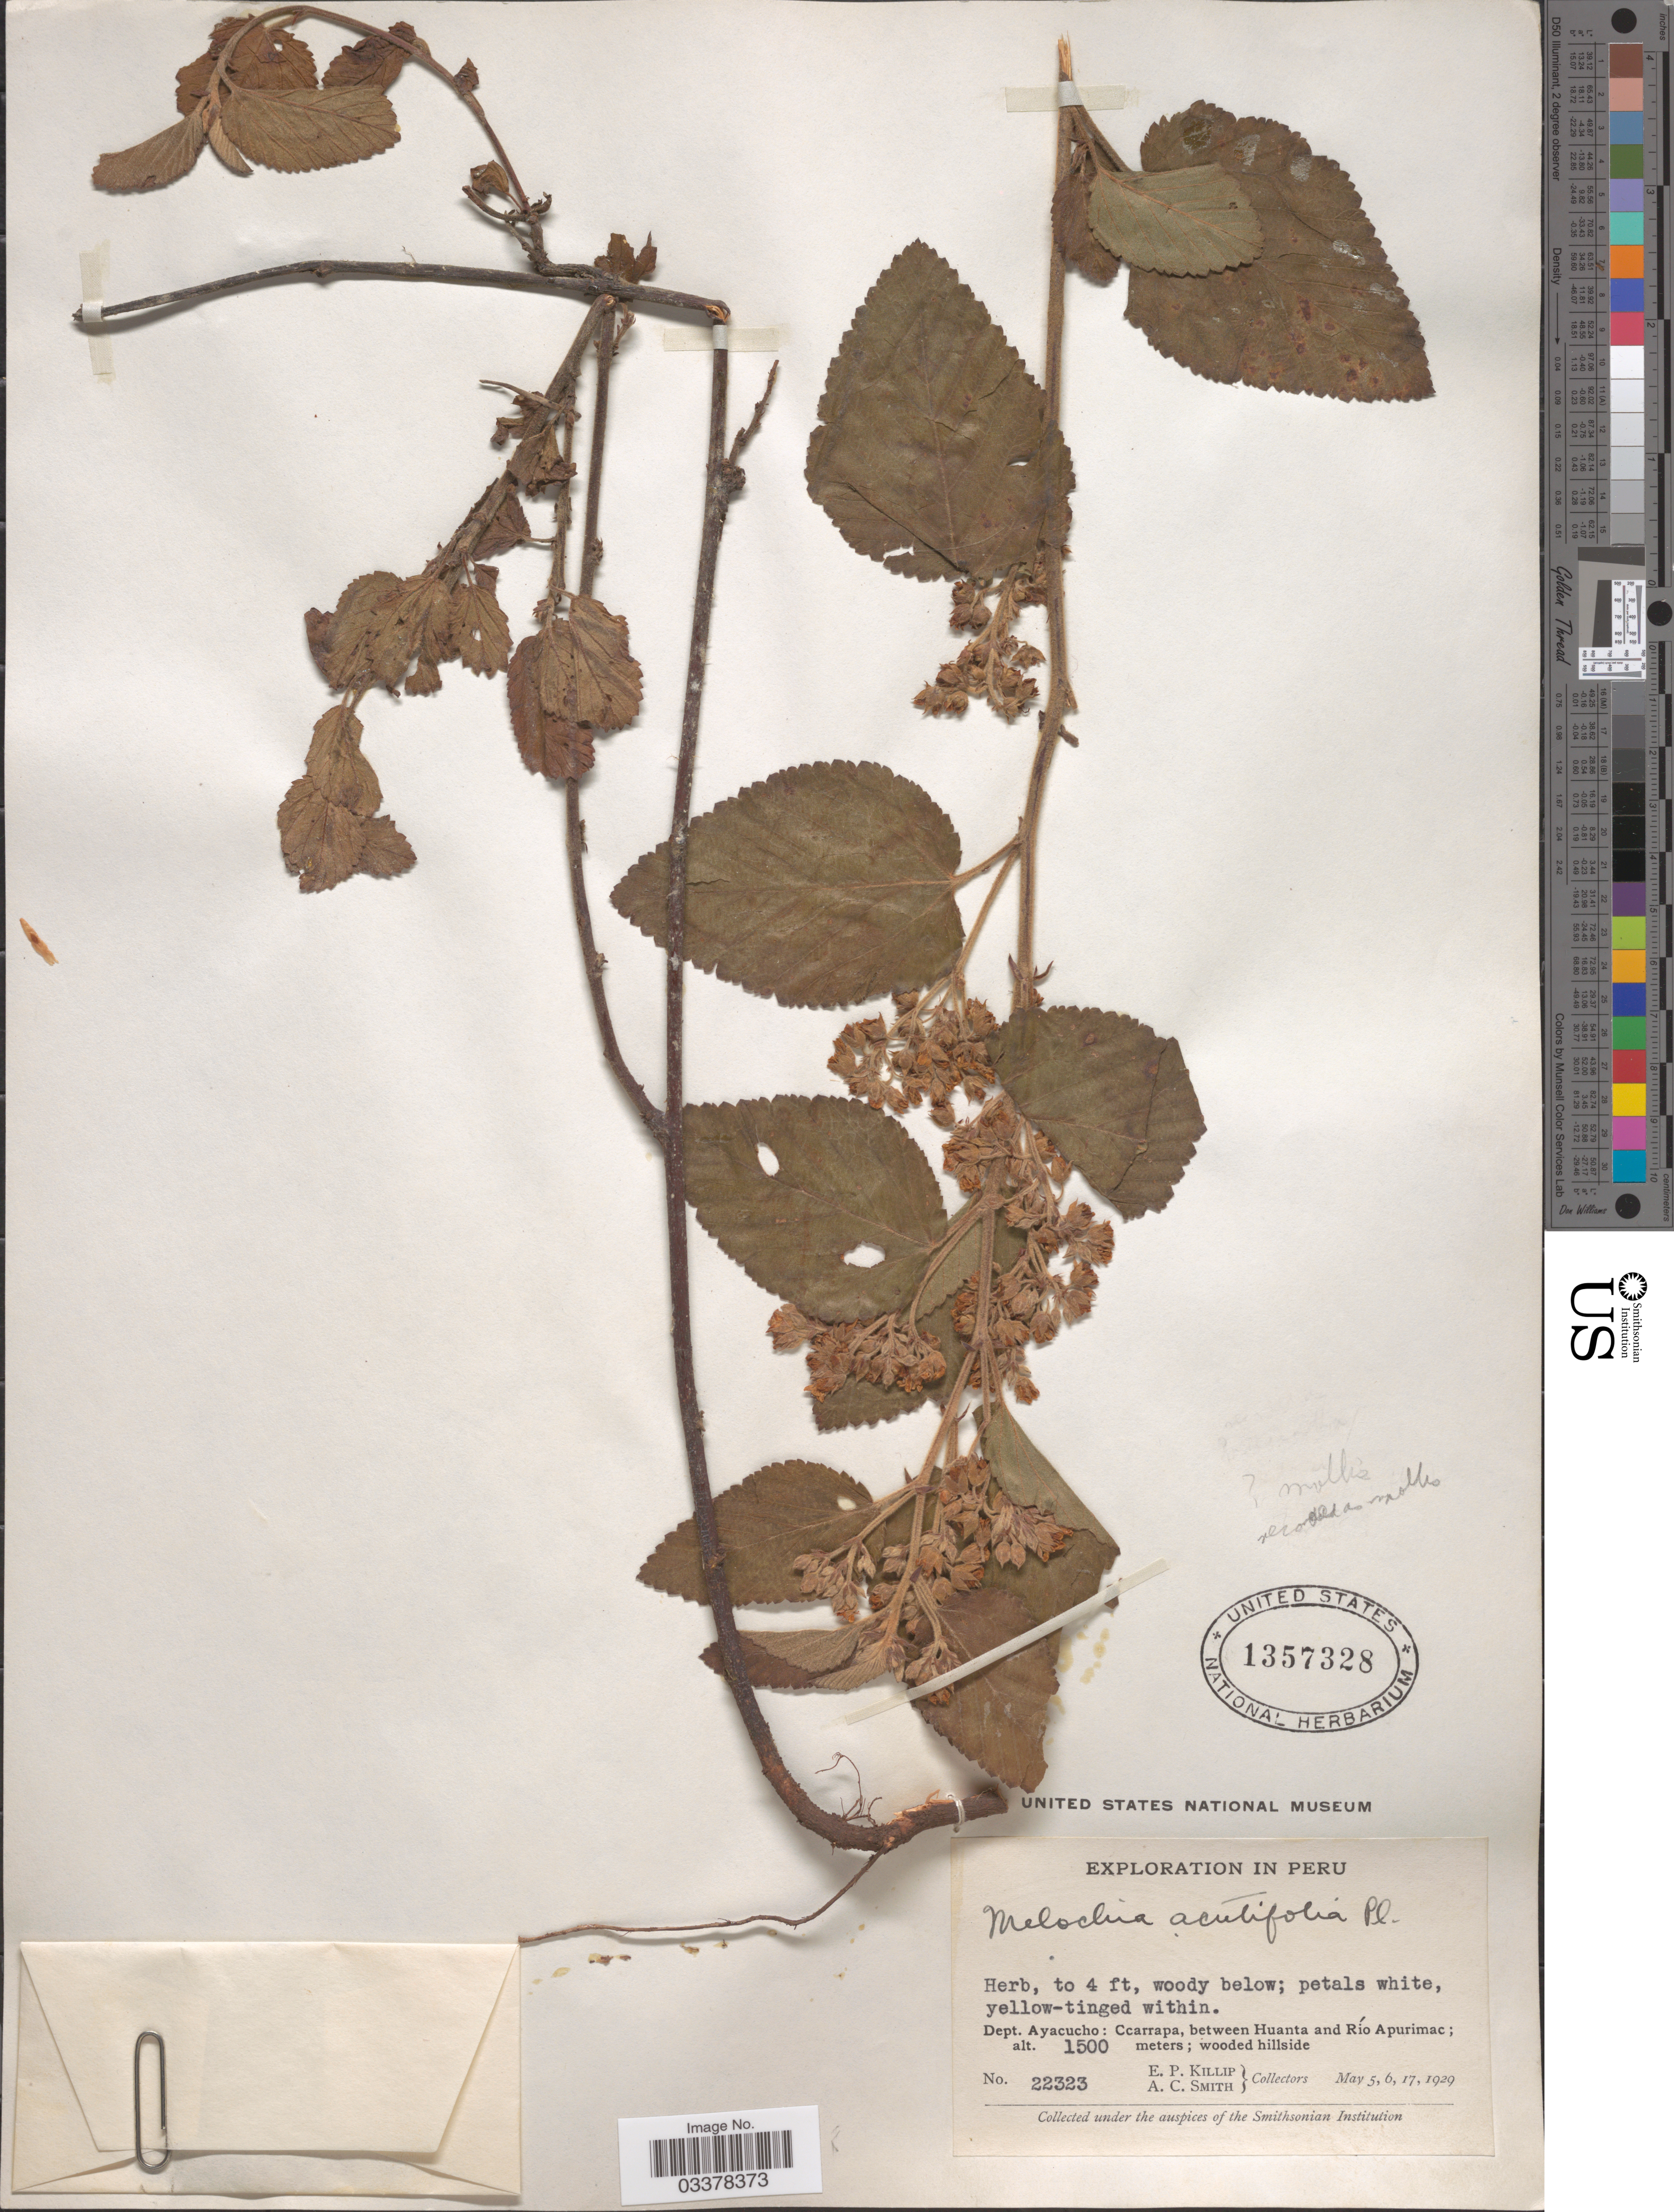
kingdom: Plantae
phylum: Tracheophyta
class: Magnoliopsida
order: Malvales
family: Malvaceae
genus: Melochia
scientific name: Melochia mollis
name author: (Kunth) Triana & Planch.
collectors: E. P. Killip & A. C. Smith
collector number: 22323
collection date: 1929-05-05/1929-05-17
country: Peru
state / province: Ayacucho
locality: Dept. Ayacucho: Ccarrapa, between Huanta and Río Apurimac.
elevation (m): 1500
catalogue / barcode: US 1357328